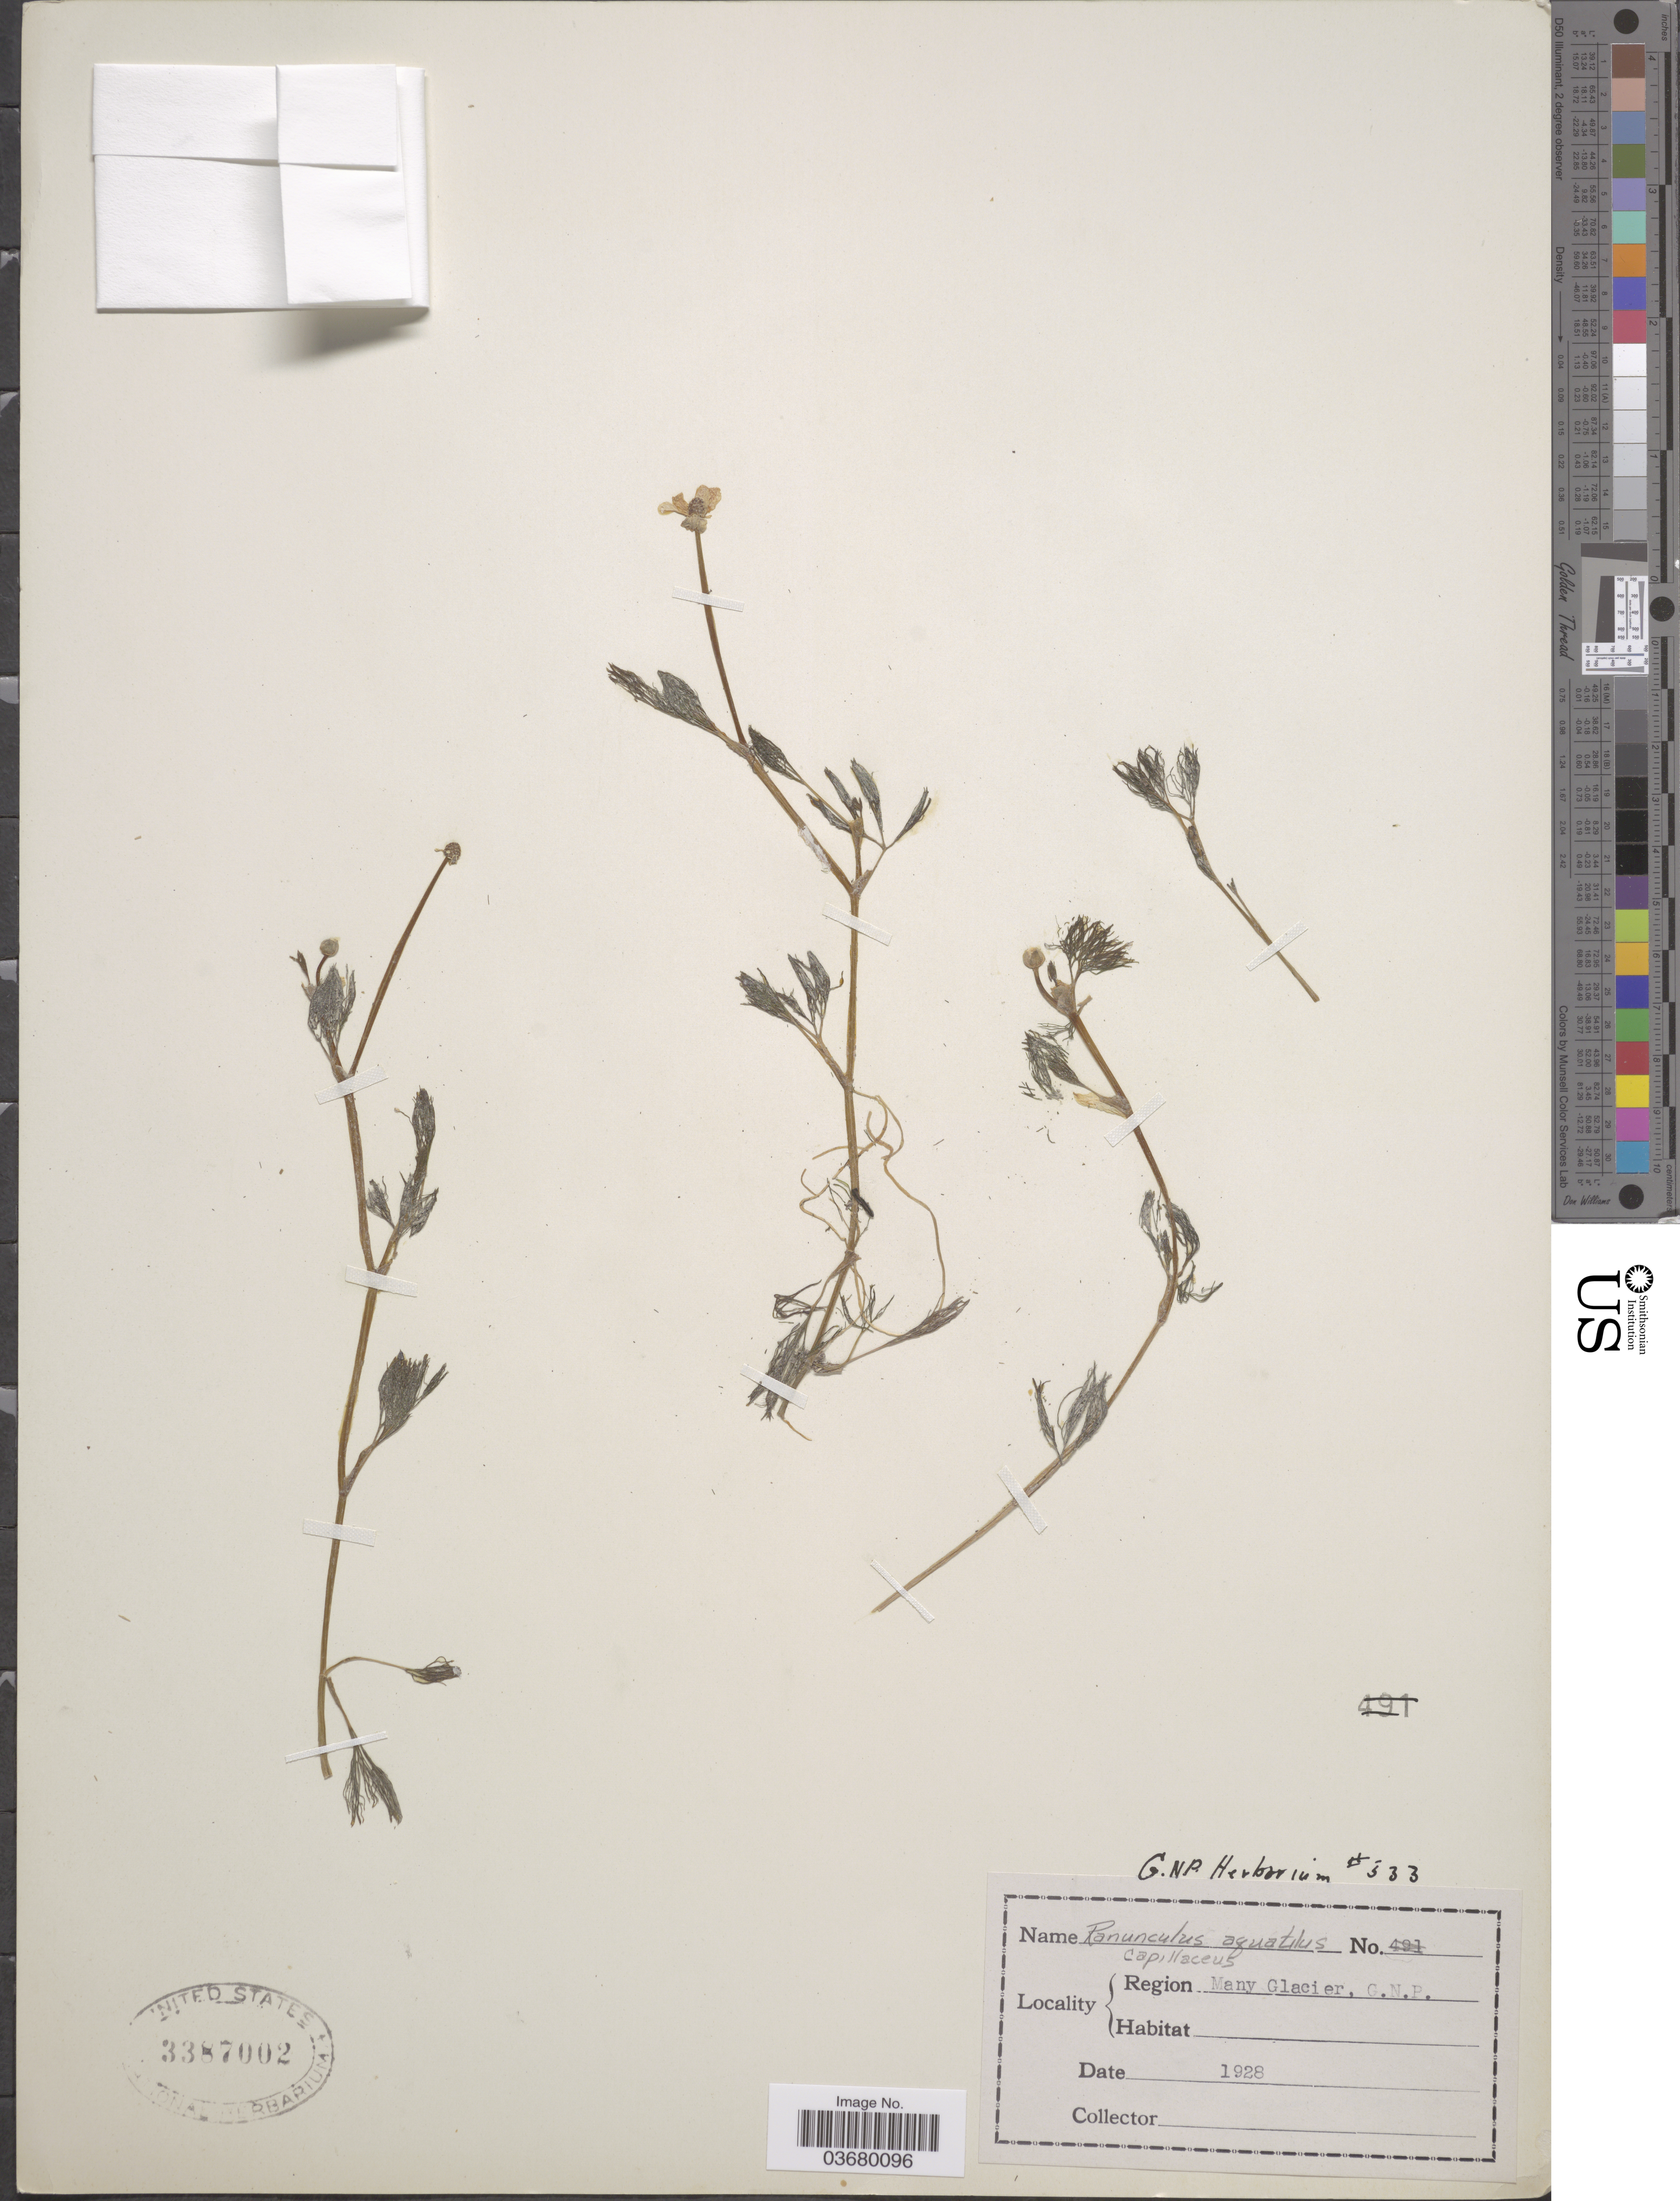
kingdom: Plantae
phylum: Tracheophyta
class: Magnoliopsida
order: Ranunculales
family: Ranunculaceae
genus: Ranunculus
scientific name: Ranunculus trichophyllus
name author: Chaix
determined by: Strong, Mark T., (BOT), Smithsonian Institution - National Museum of Natural History (UNITED STATES)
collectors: ex herb. G. N. P.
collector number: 533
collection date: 1928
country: United States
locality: Region Many Glacier, G.N.P.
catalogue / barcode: US 3387002